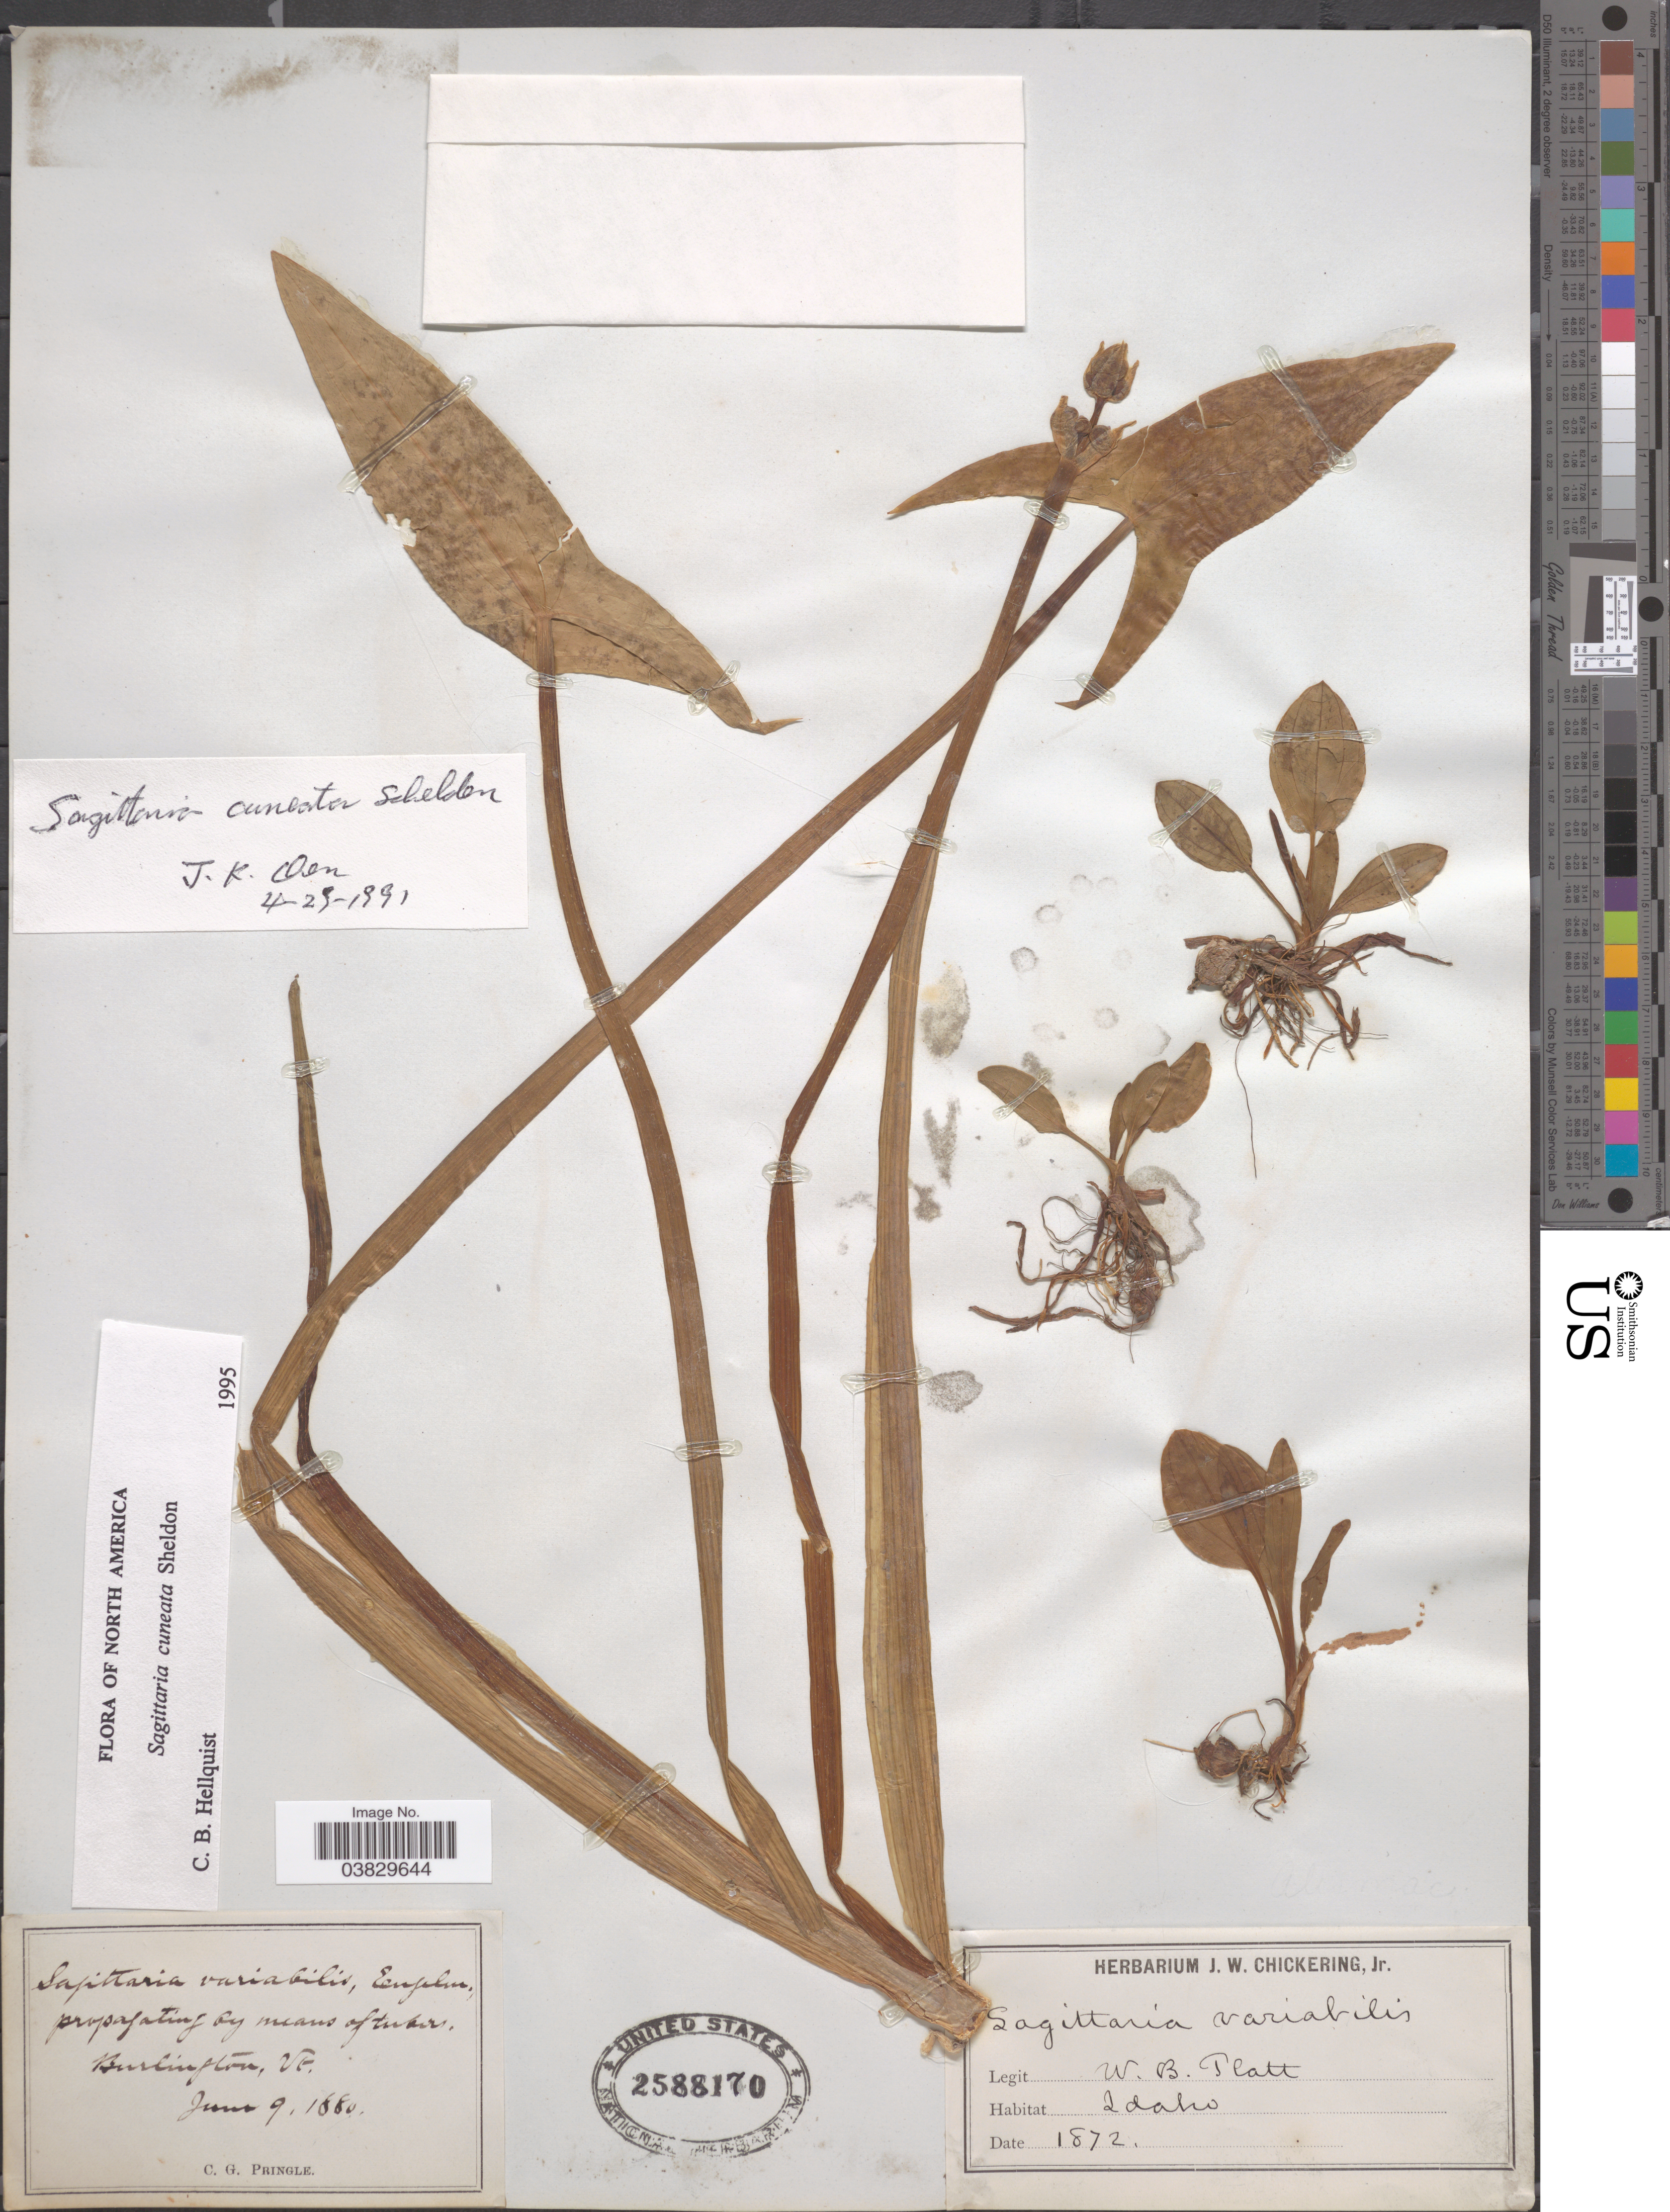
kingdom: Plantae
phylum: Tracheophyta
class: Liliopsida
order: Alismatales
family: Alismataceae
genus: Sagittaria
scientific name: Sagittaria cuneata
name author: E. Sheld.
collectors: W. B. Platt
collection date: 1872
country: United States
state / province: Idaho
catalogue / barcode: US 2588170